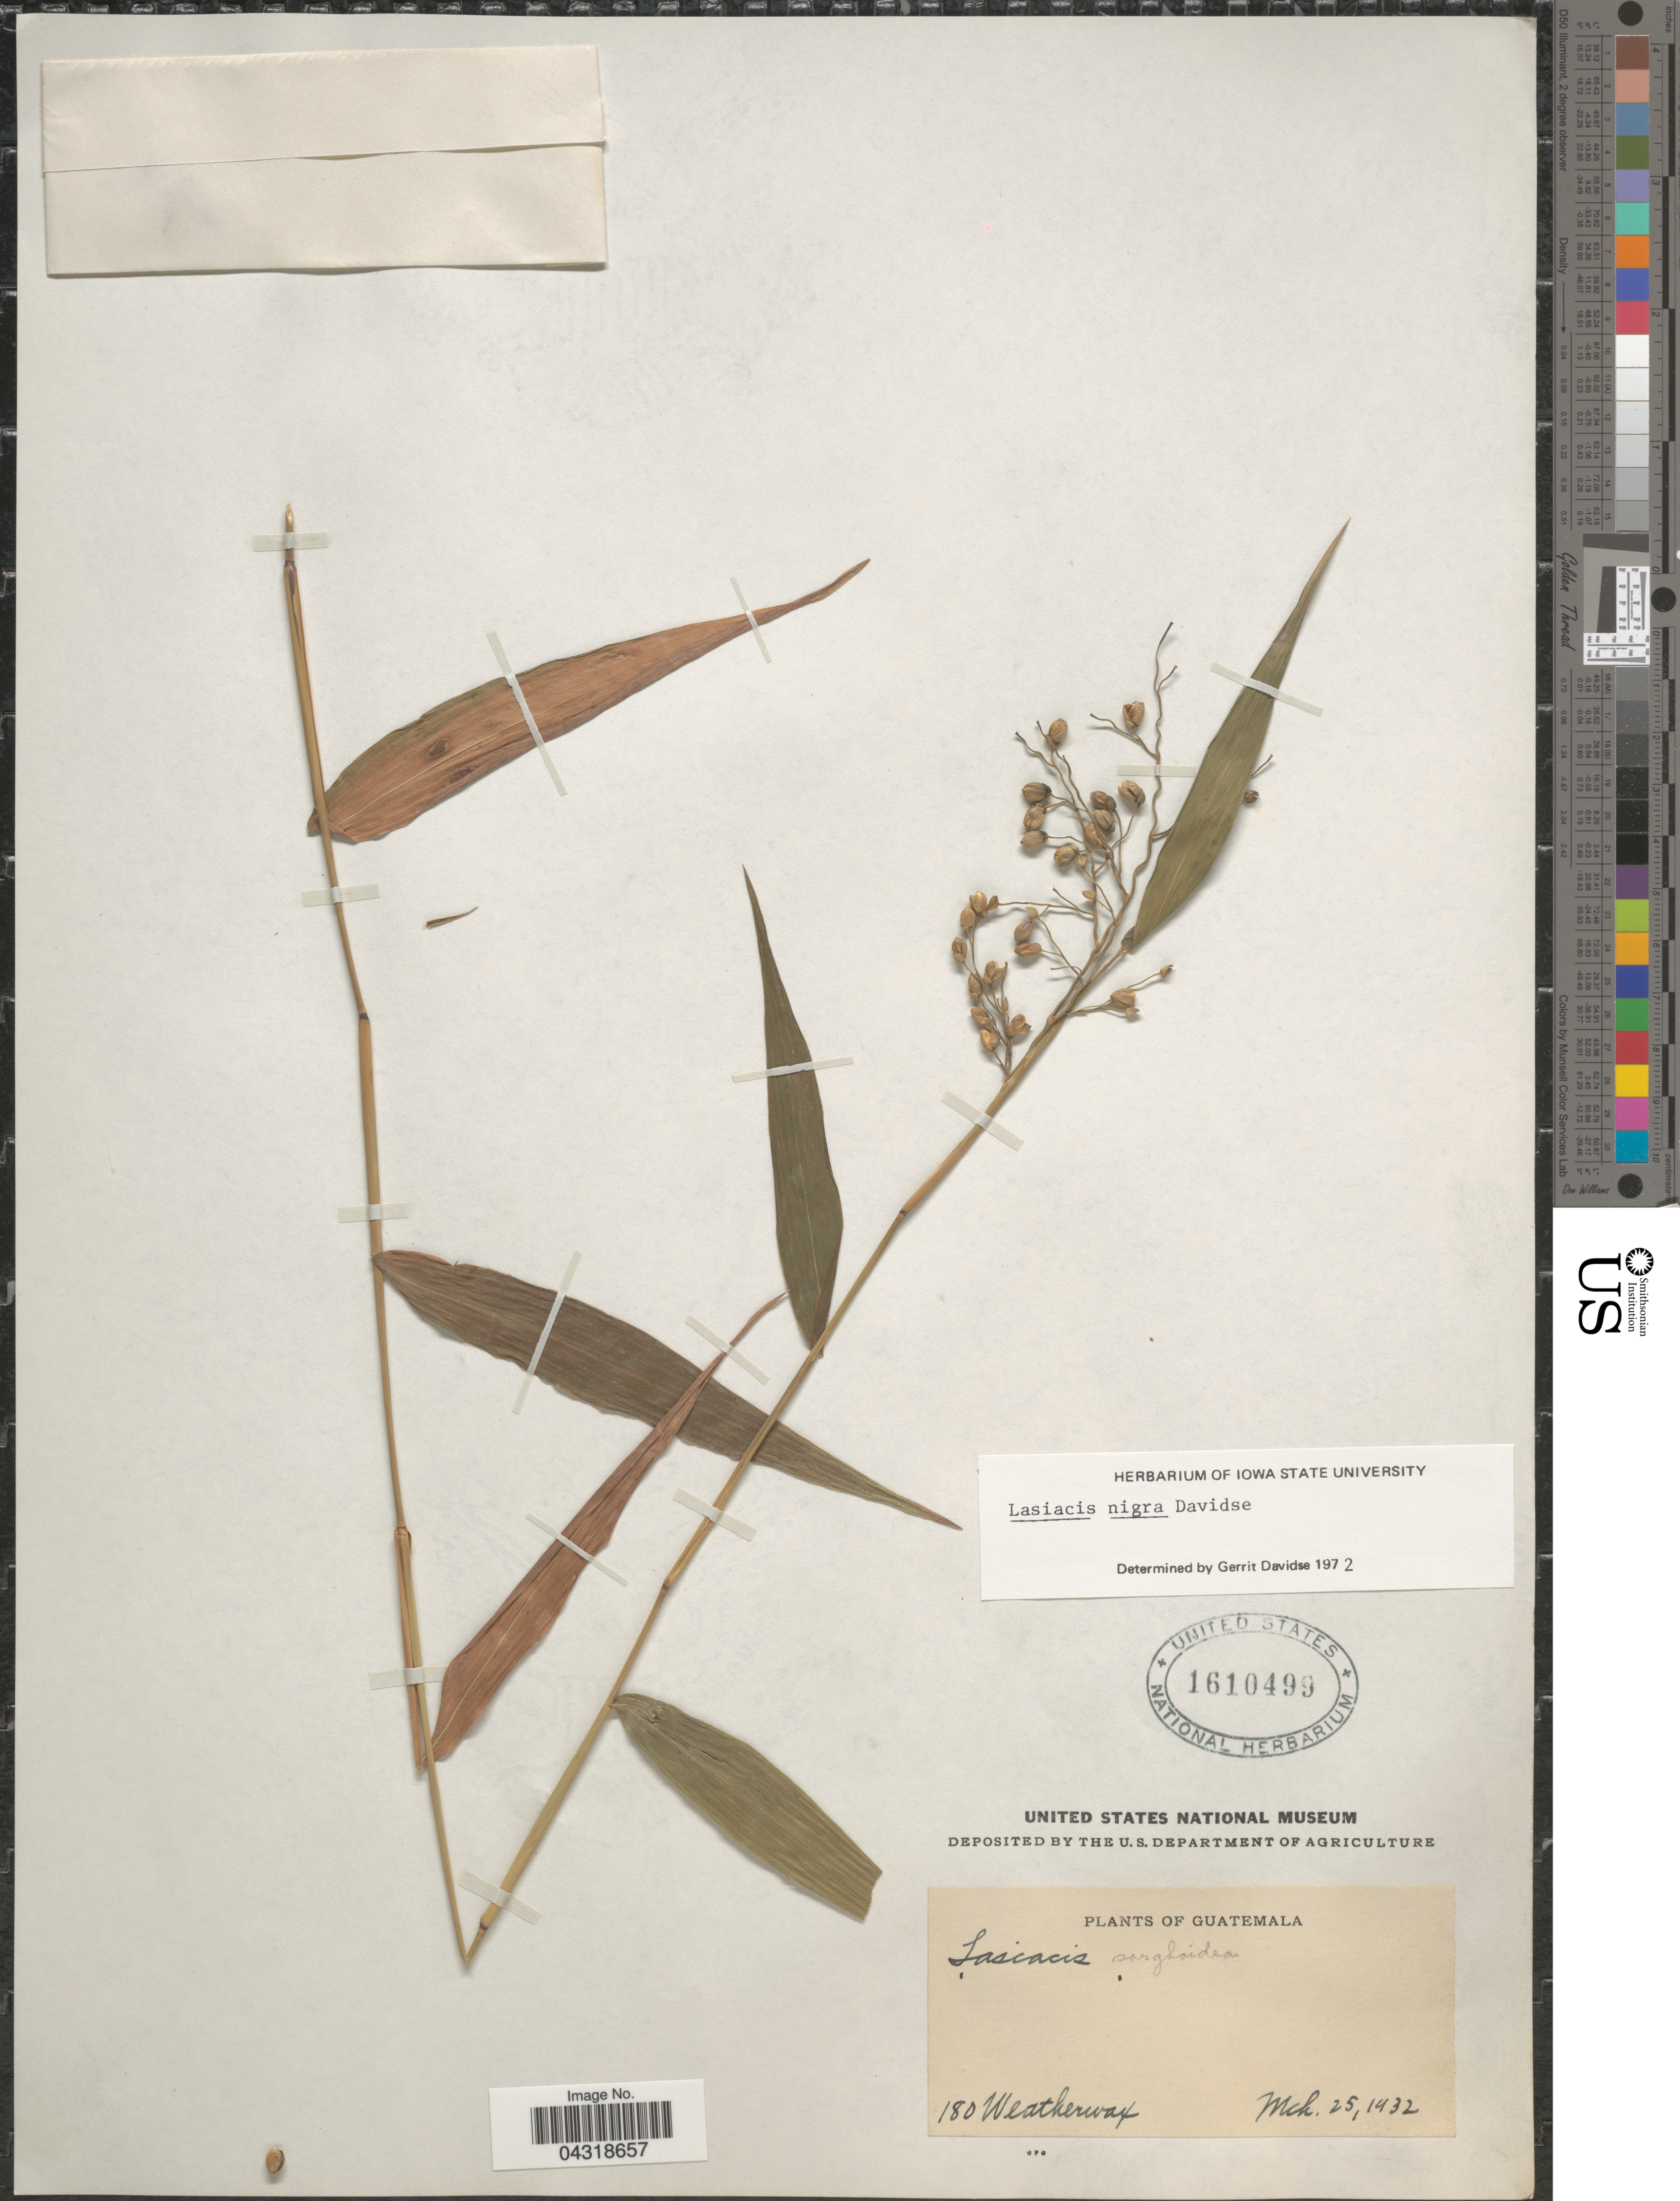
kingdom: Plantae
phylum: Tracheophyta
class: Liliopsida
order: Poales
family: Poaceae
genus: Lasiacis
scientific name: Lasiacis nigra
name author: Davidse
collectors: -. Weatherwax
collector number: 180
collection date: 1932-03-25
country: Guatemala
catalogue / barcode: US 1610499